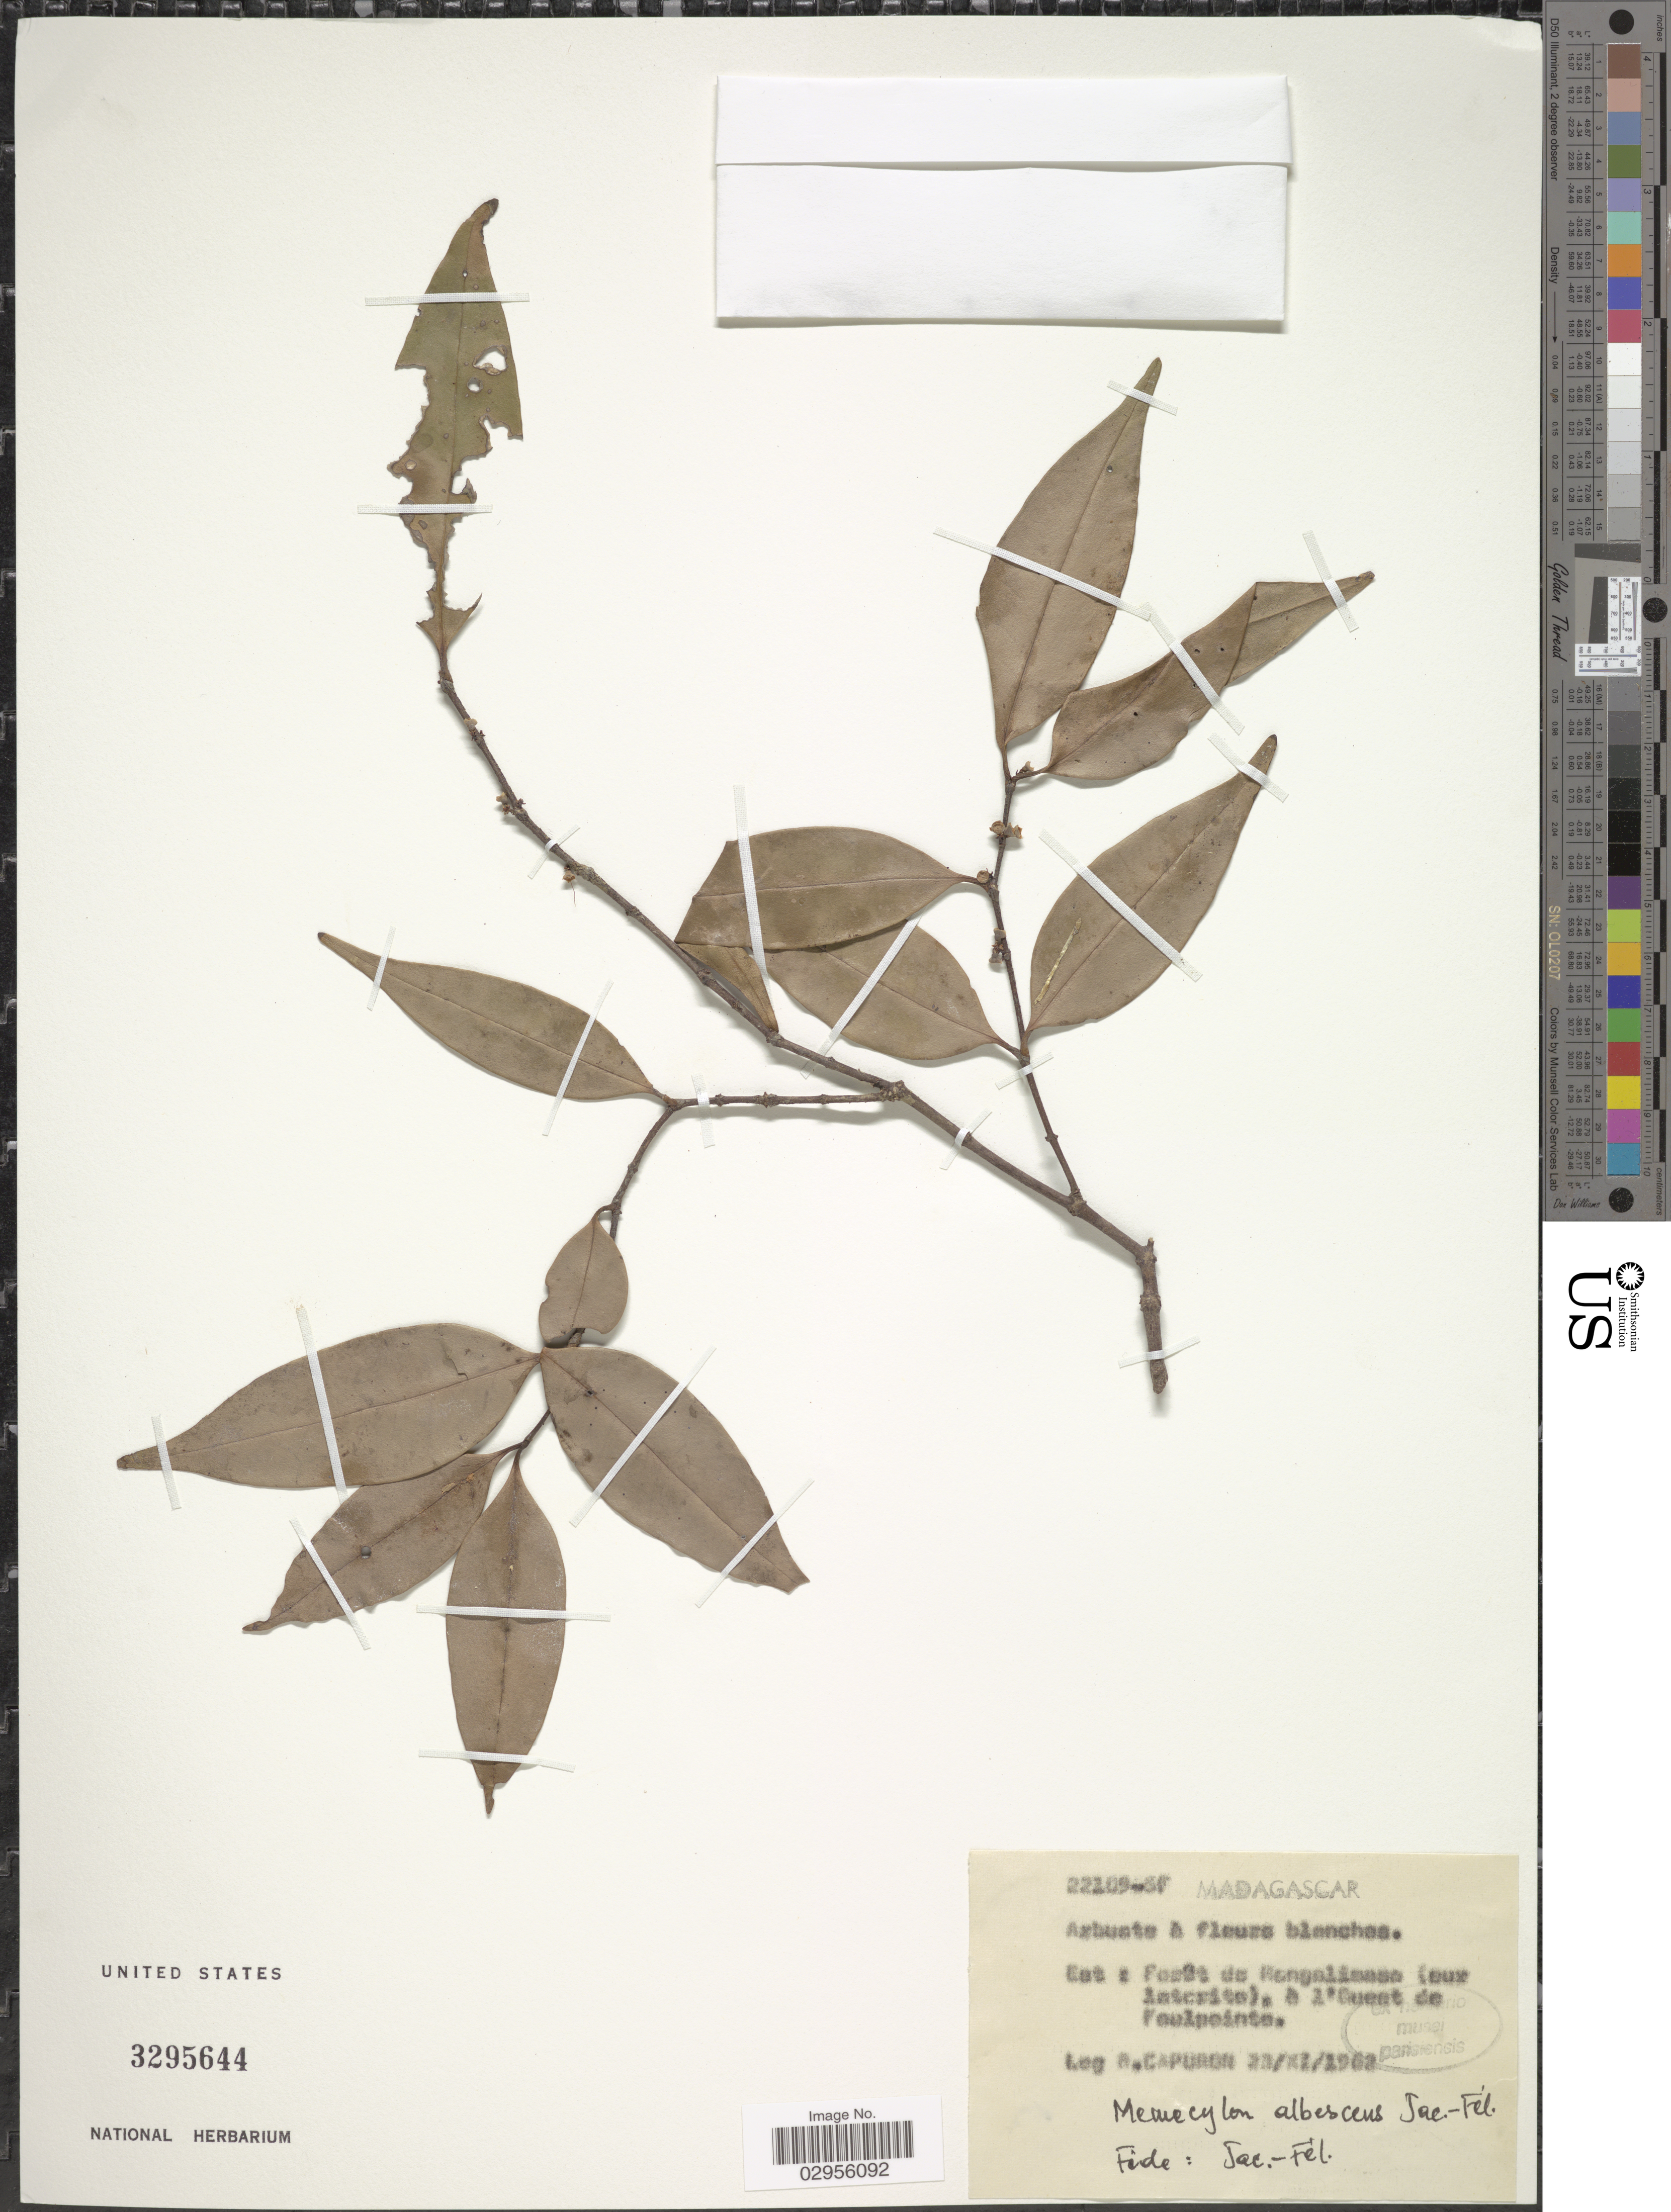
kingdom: Plantae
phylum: Tracheophyta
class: Magnoliopsida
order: Myrtales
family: Melastomataceae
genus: Memecylon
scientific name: Memecylon albescens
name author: Jacq.-Fél.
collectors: R. Capuron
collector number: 22105-SF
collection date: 1962-11-23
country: Madagascar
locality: Est: Forêt de Mongaliansa [interpreted], à l'Ouest de Foulpointe.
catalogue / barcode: US 3295644